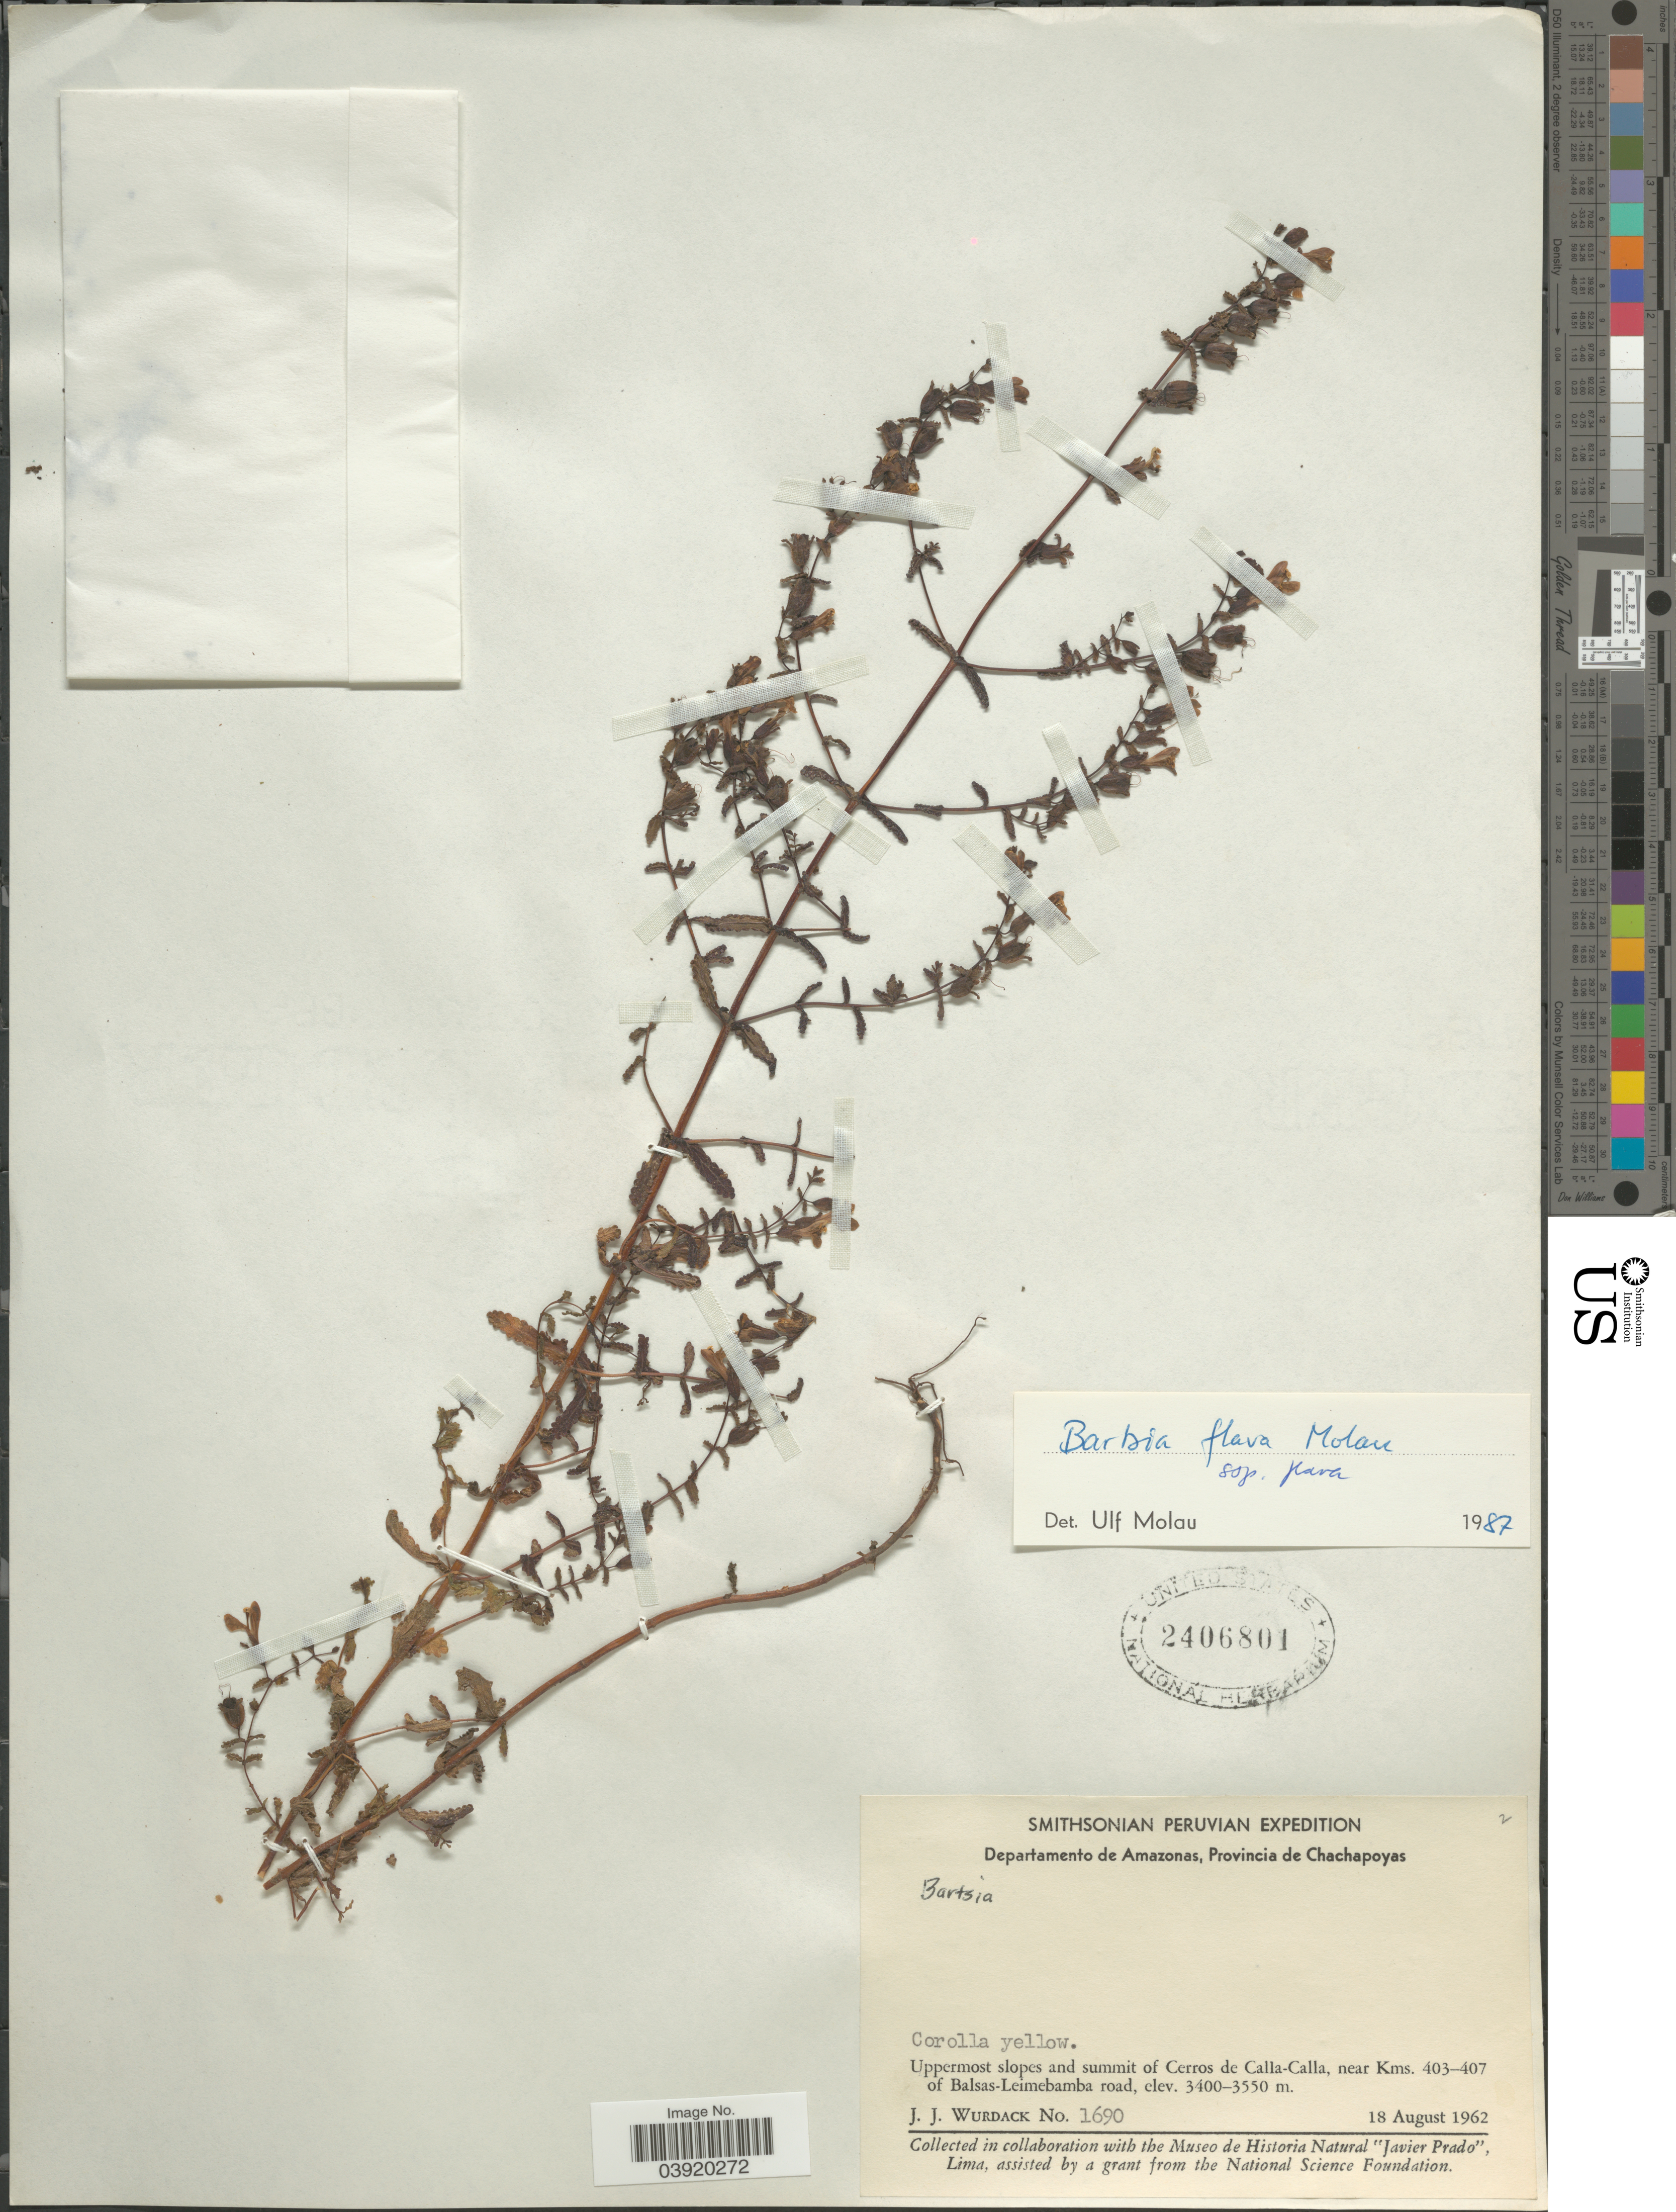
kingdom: Plantae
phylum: Tracheophyta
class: Magnoliopsida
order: Lamiales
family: Orobanchaceae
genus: Bartsia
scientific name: Bartsia flava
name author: Molau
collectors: J. J. Wurdack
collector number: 1690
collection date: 1962-08-18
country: Peru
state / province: Amazonas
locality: Departamento de Amazonas, Provincia de Chachapoyas. Uppermost slopes and summit of Cerros de Calla-Calla, near Kms. 403-407 of Balsas-Leimebamba.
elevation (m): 3400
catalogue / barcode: US 2406801